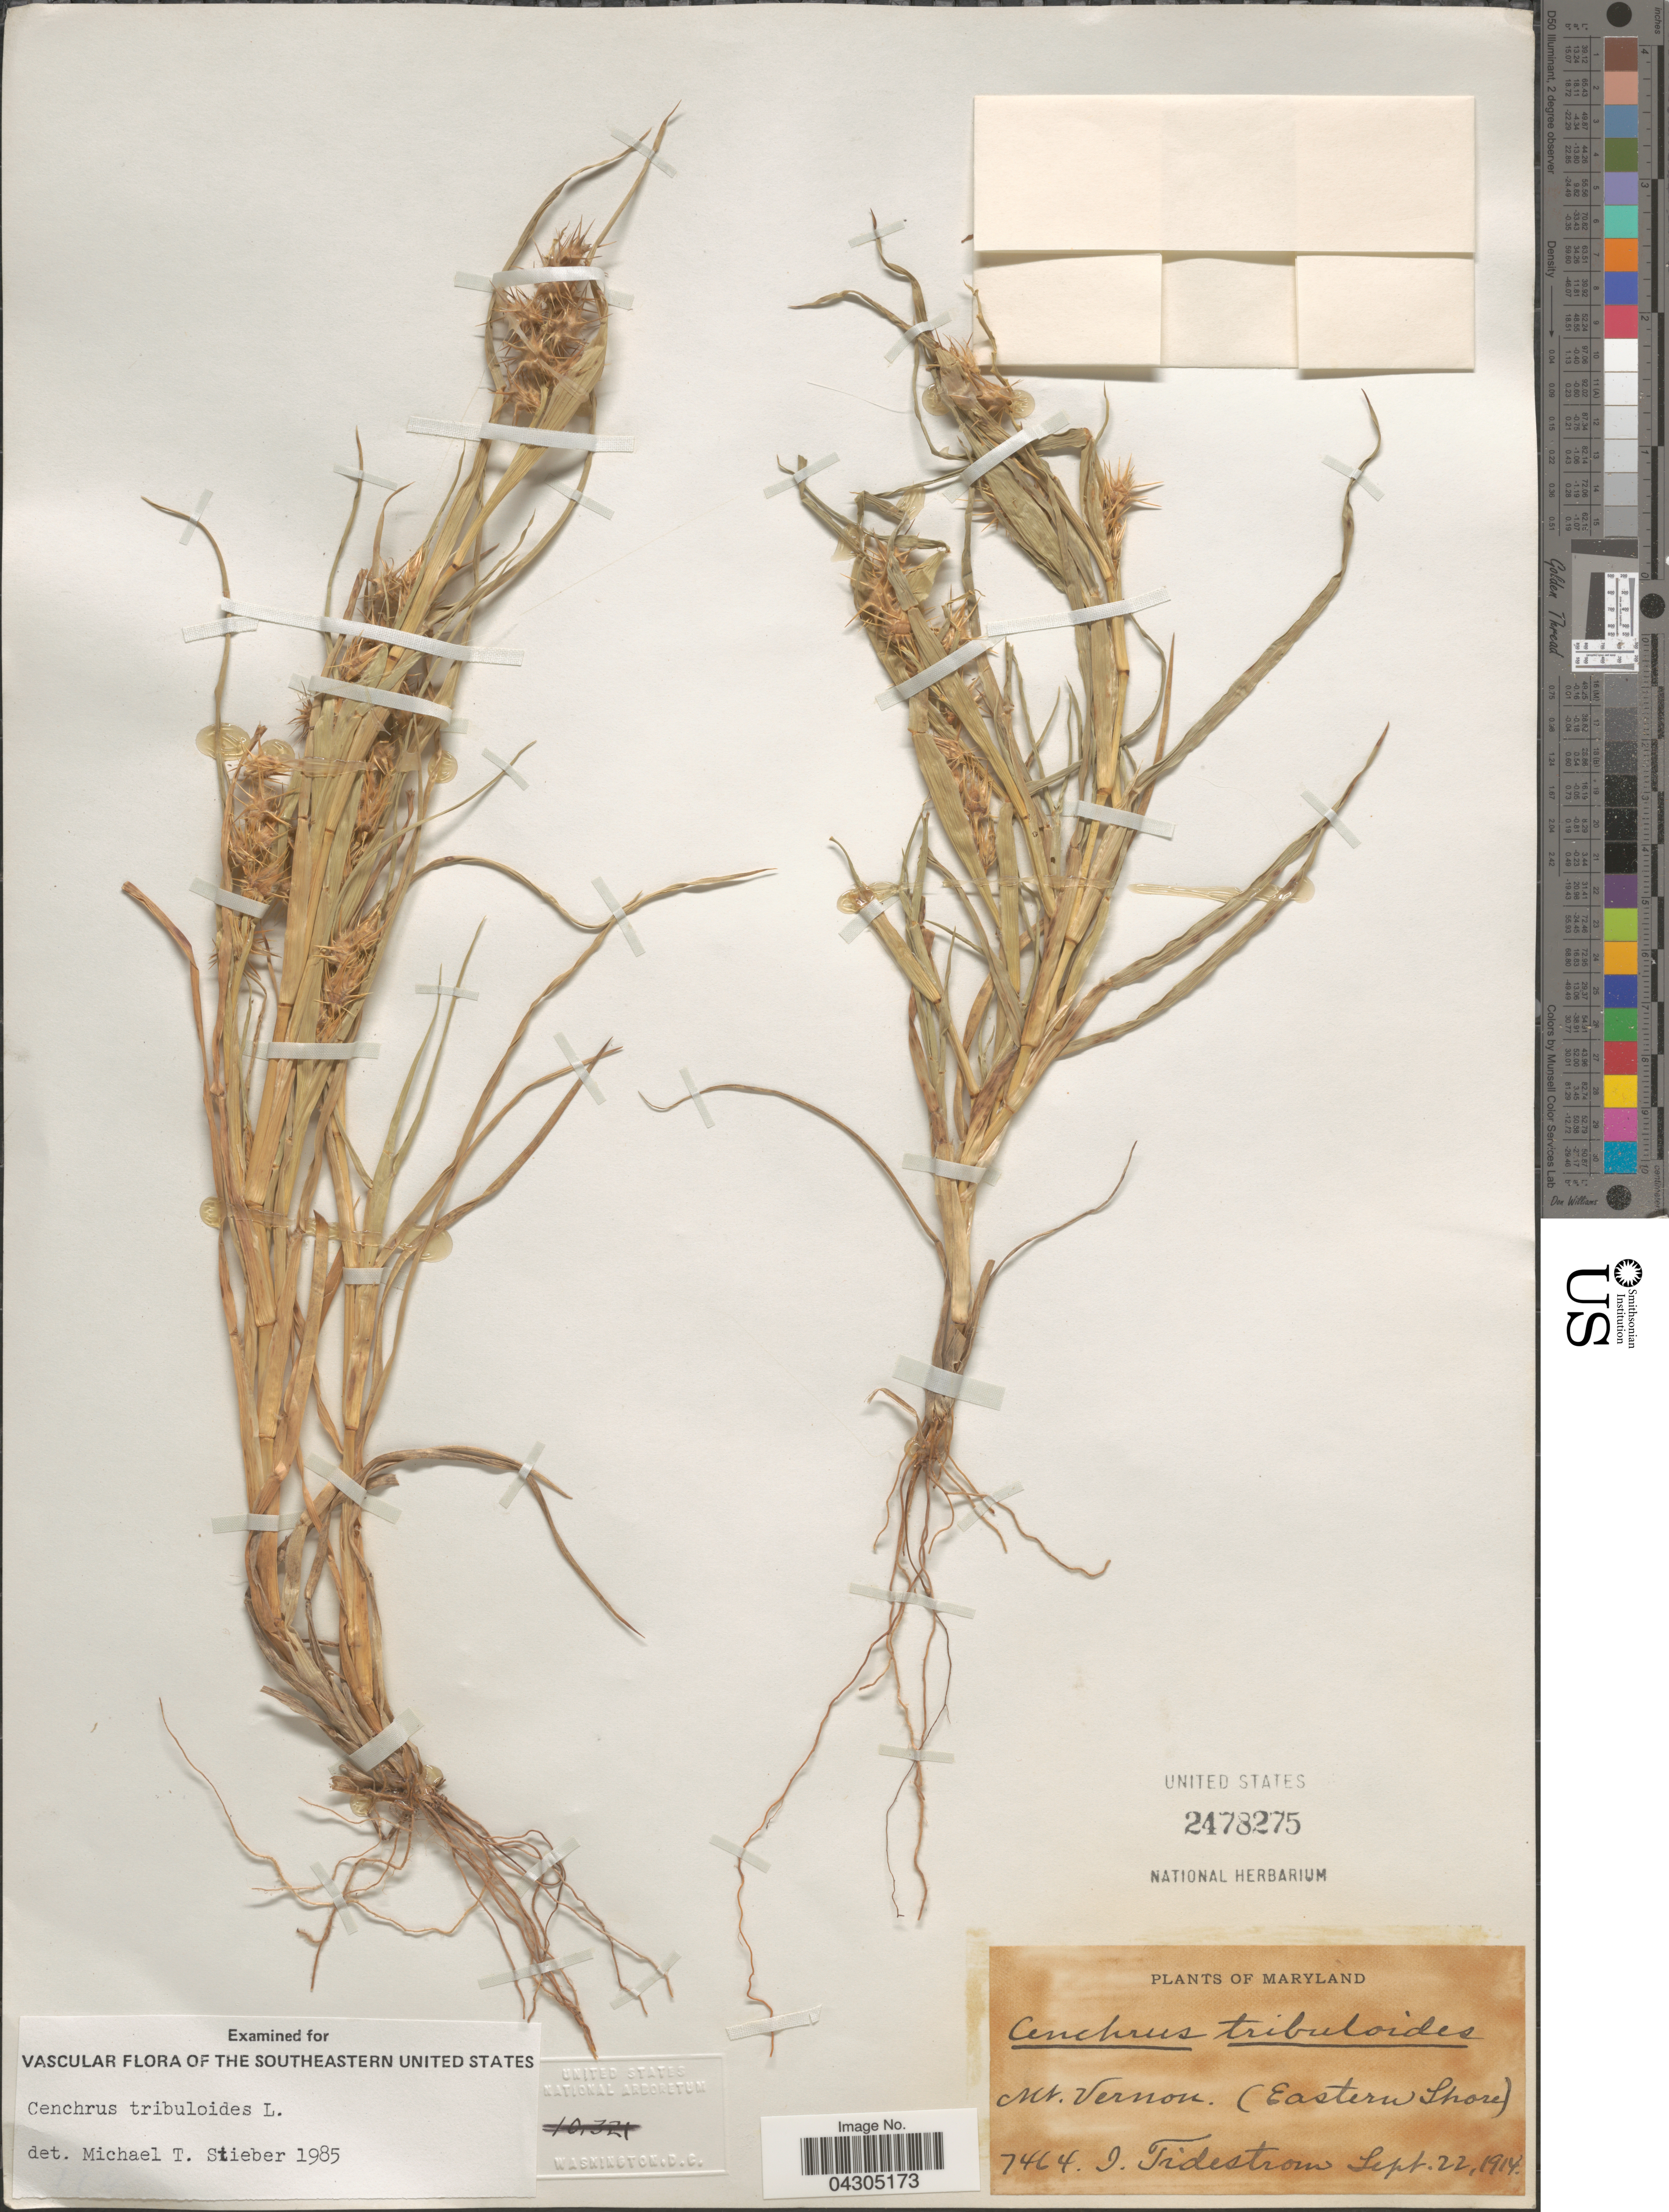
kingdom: Plantae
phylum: Tracheophyta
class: Liliopsida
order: Poales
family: Poaceae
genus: Cenchrus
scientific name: Cenchrus tribuloides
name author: L.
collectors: I. F. Tidestrom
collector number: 7464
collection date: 1914-09-22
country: United States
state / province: Maryland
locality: Mt. Vernon (Eastern Shore).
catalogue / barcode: US 2478275